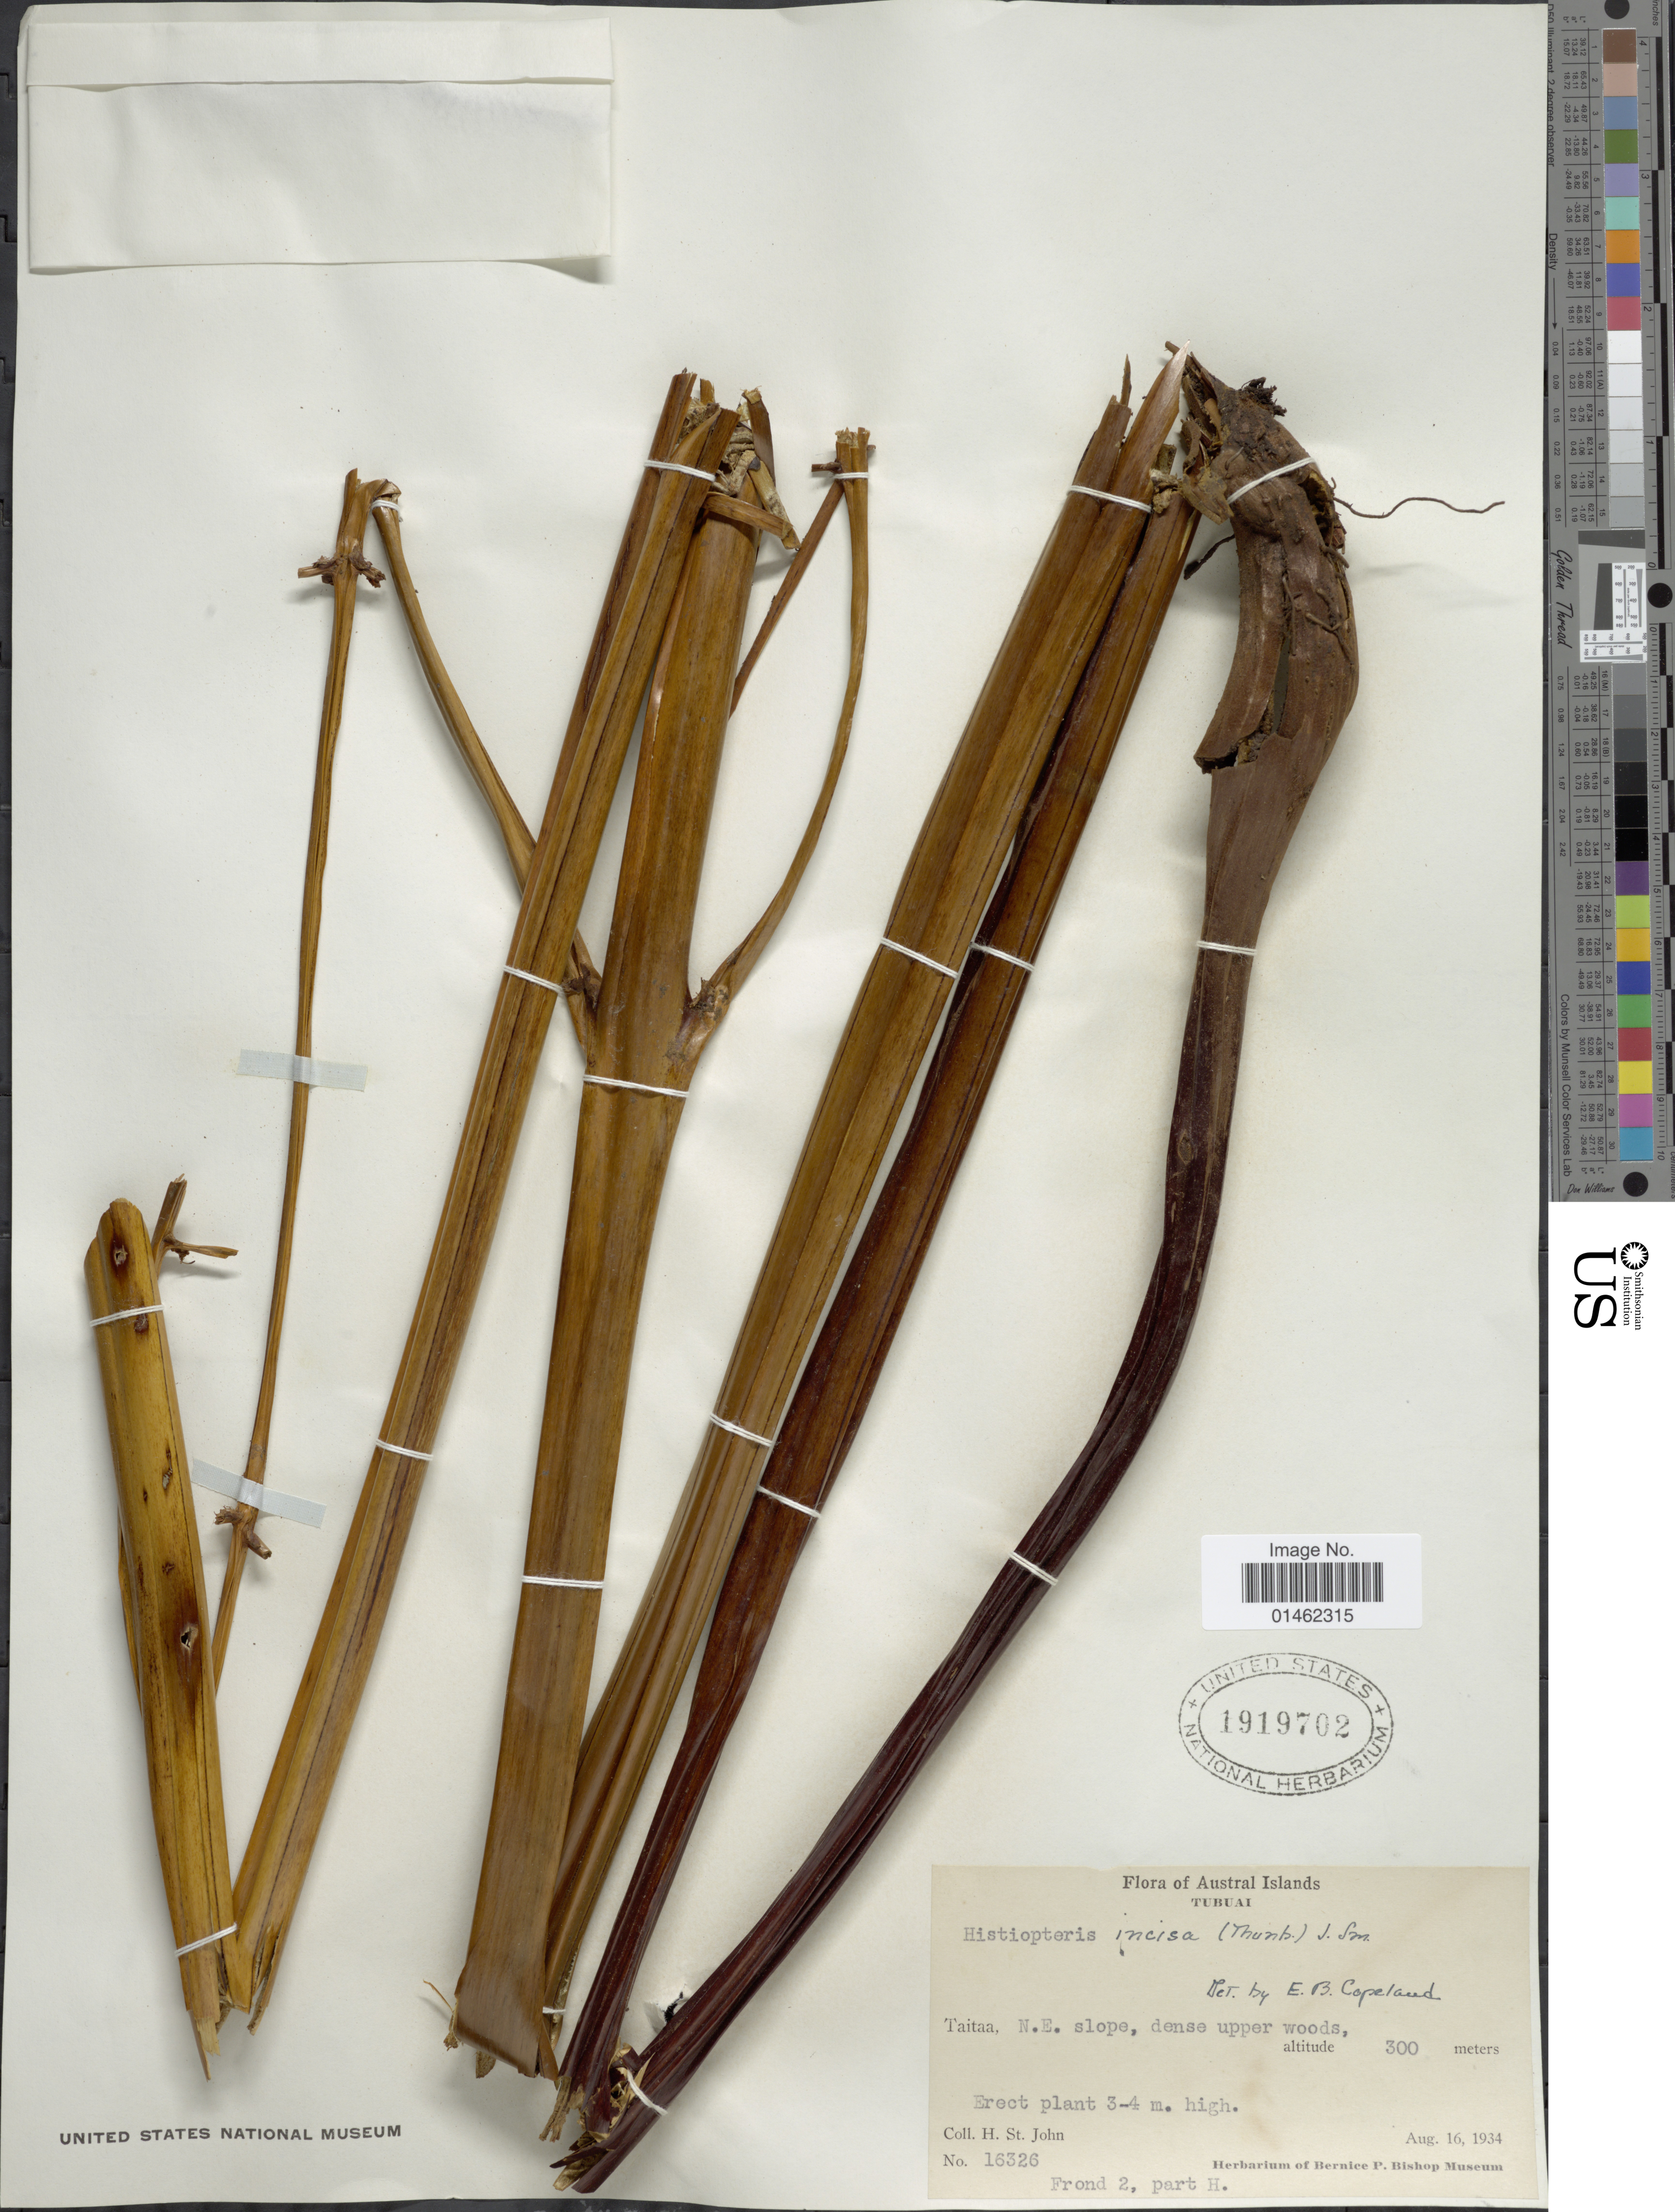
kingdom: Plantae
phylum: Tracheophyta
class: Polypodiopsida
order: Polypodiales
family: Dennstaedtiaceae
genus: Histiopteris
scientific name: Histiopteris incisa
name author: (Thunb.) J. Sm.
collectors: H. St. John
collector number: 16326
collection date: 1934-08-16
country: French Polynesia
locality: Austral Island, Tubuai, N.E. slope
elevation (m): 300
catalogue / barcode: US 1919702